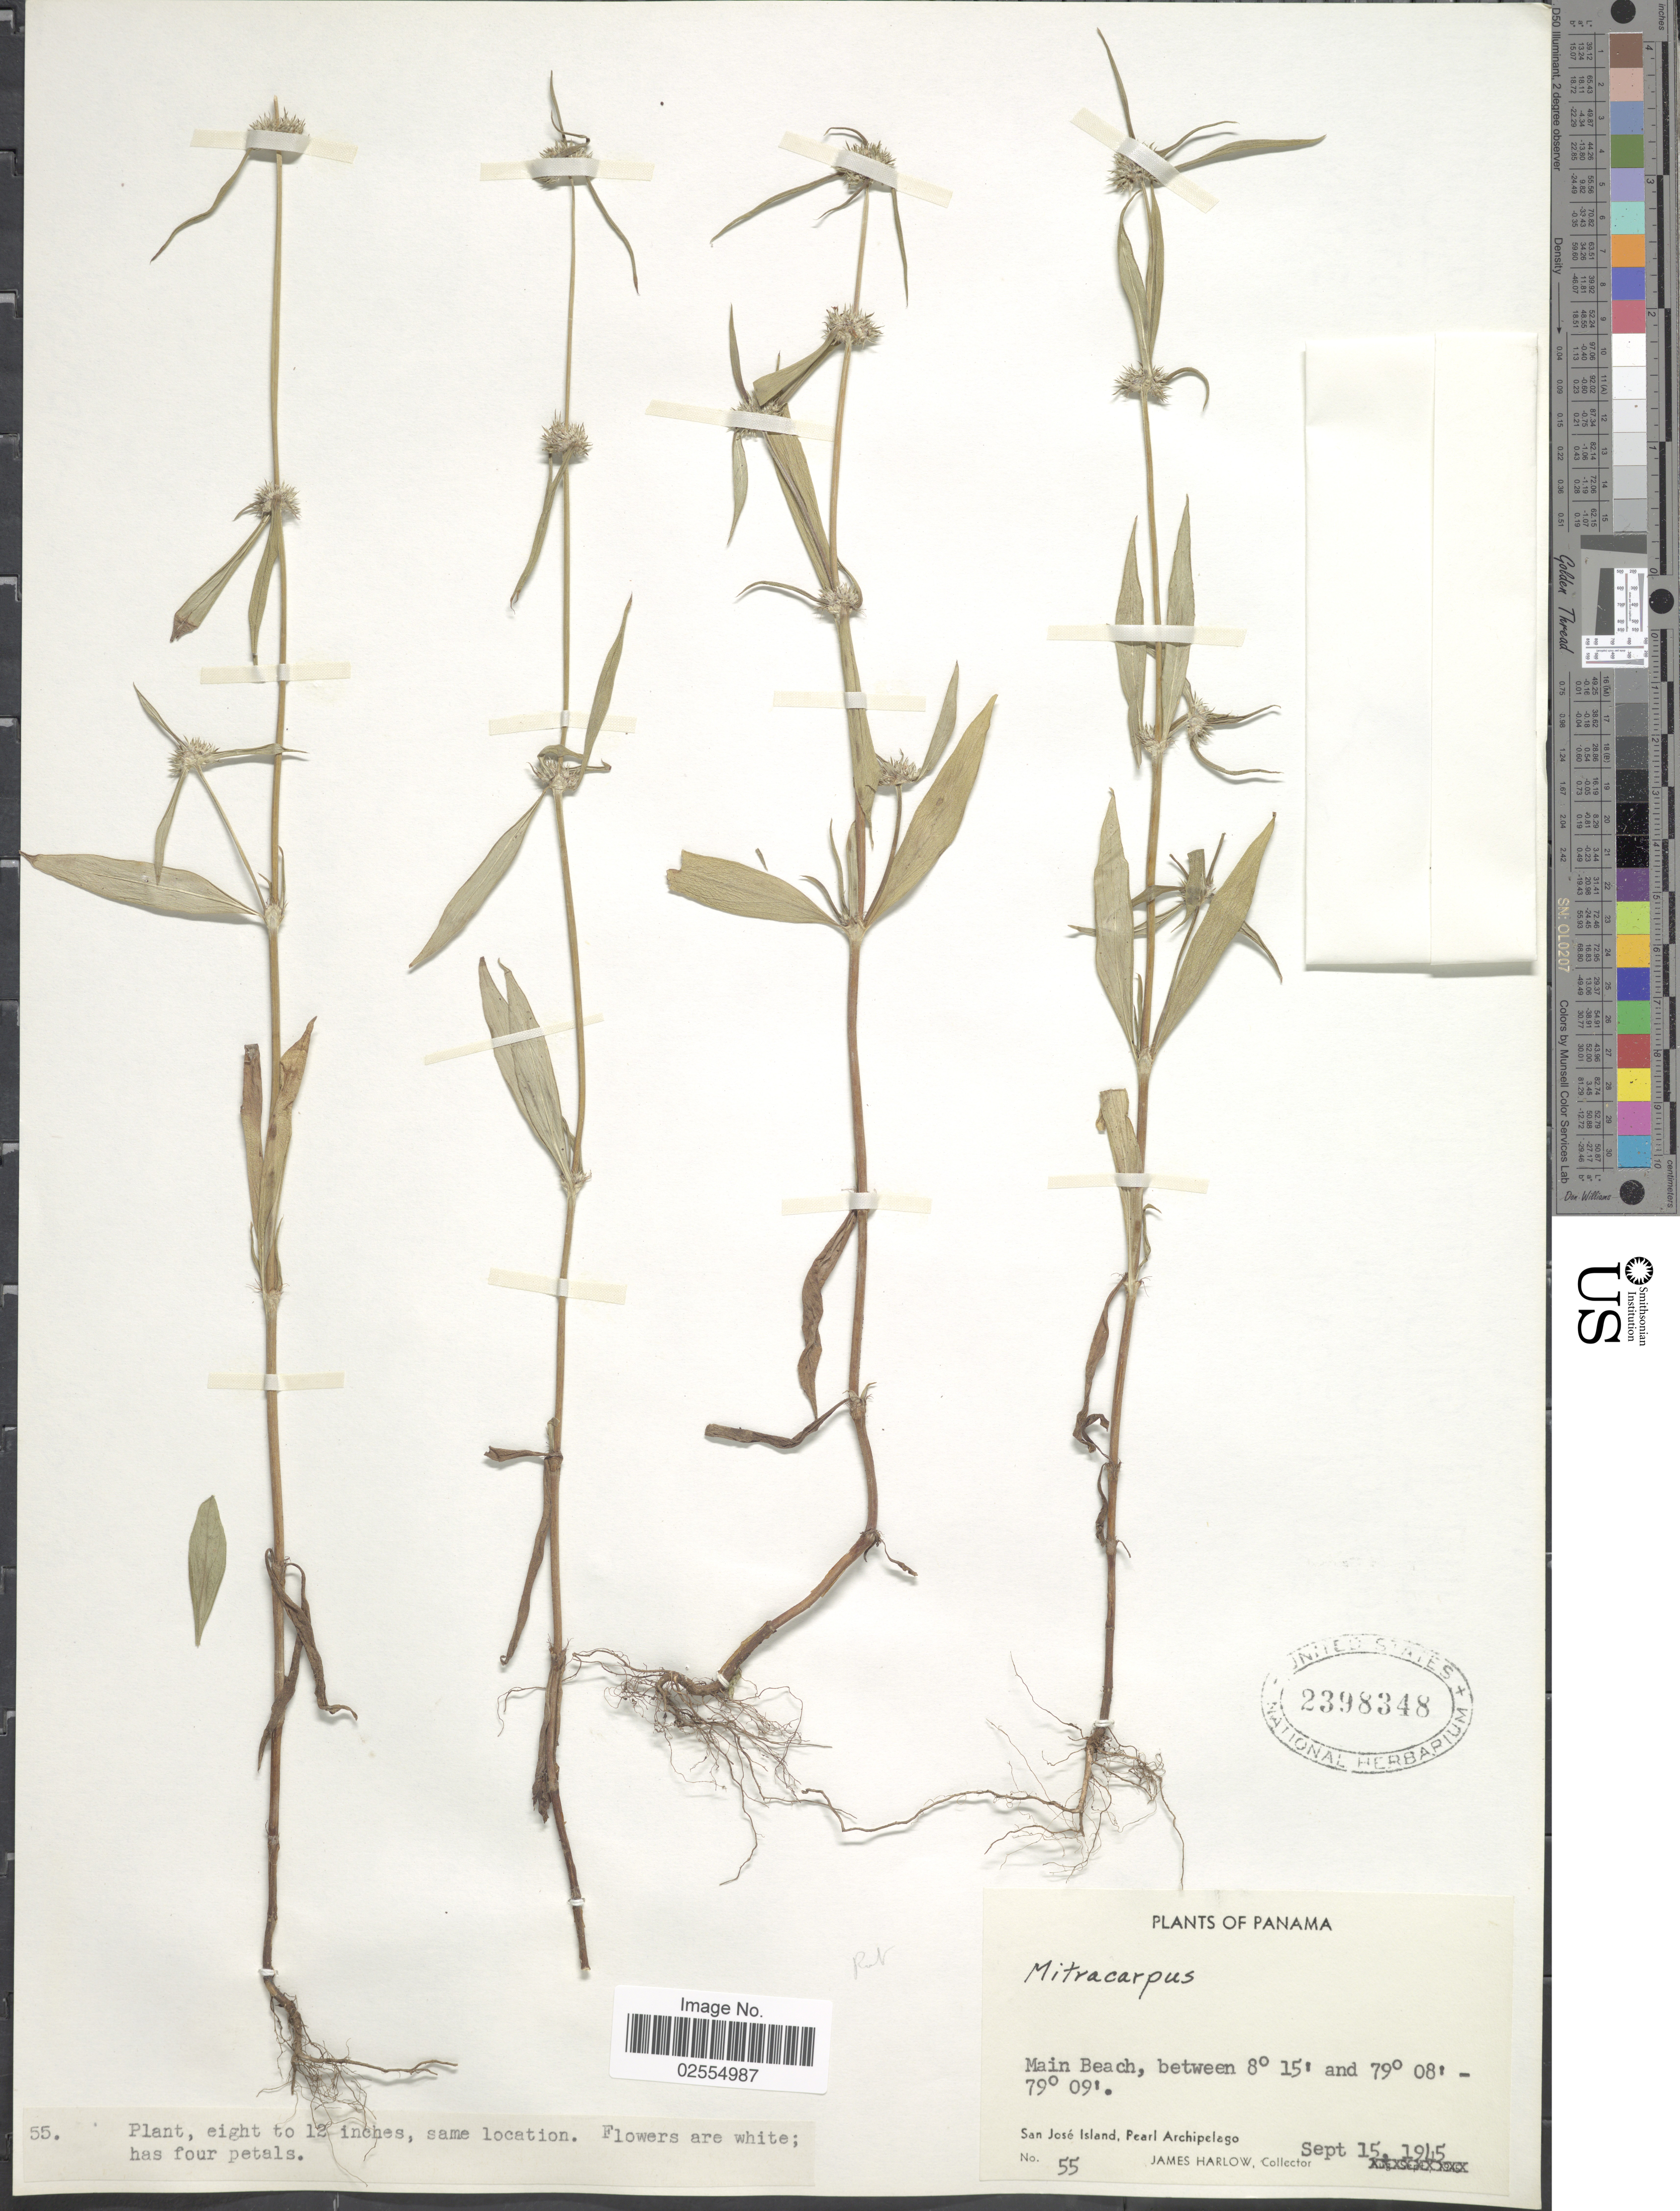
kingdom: Plantae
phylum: Tracheophyta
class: Magnoliopsida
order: Gentianales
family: Rubiaceae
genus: Mitracarpus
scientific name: Mitracarpus sp.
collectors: J. Harlow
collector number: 55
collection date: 1945-09-15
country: Panama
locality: San José Island, Pearl Archipelago. Main Beach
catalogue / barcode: US 2398348